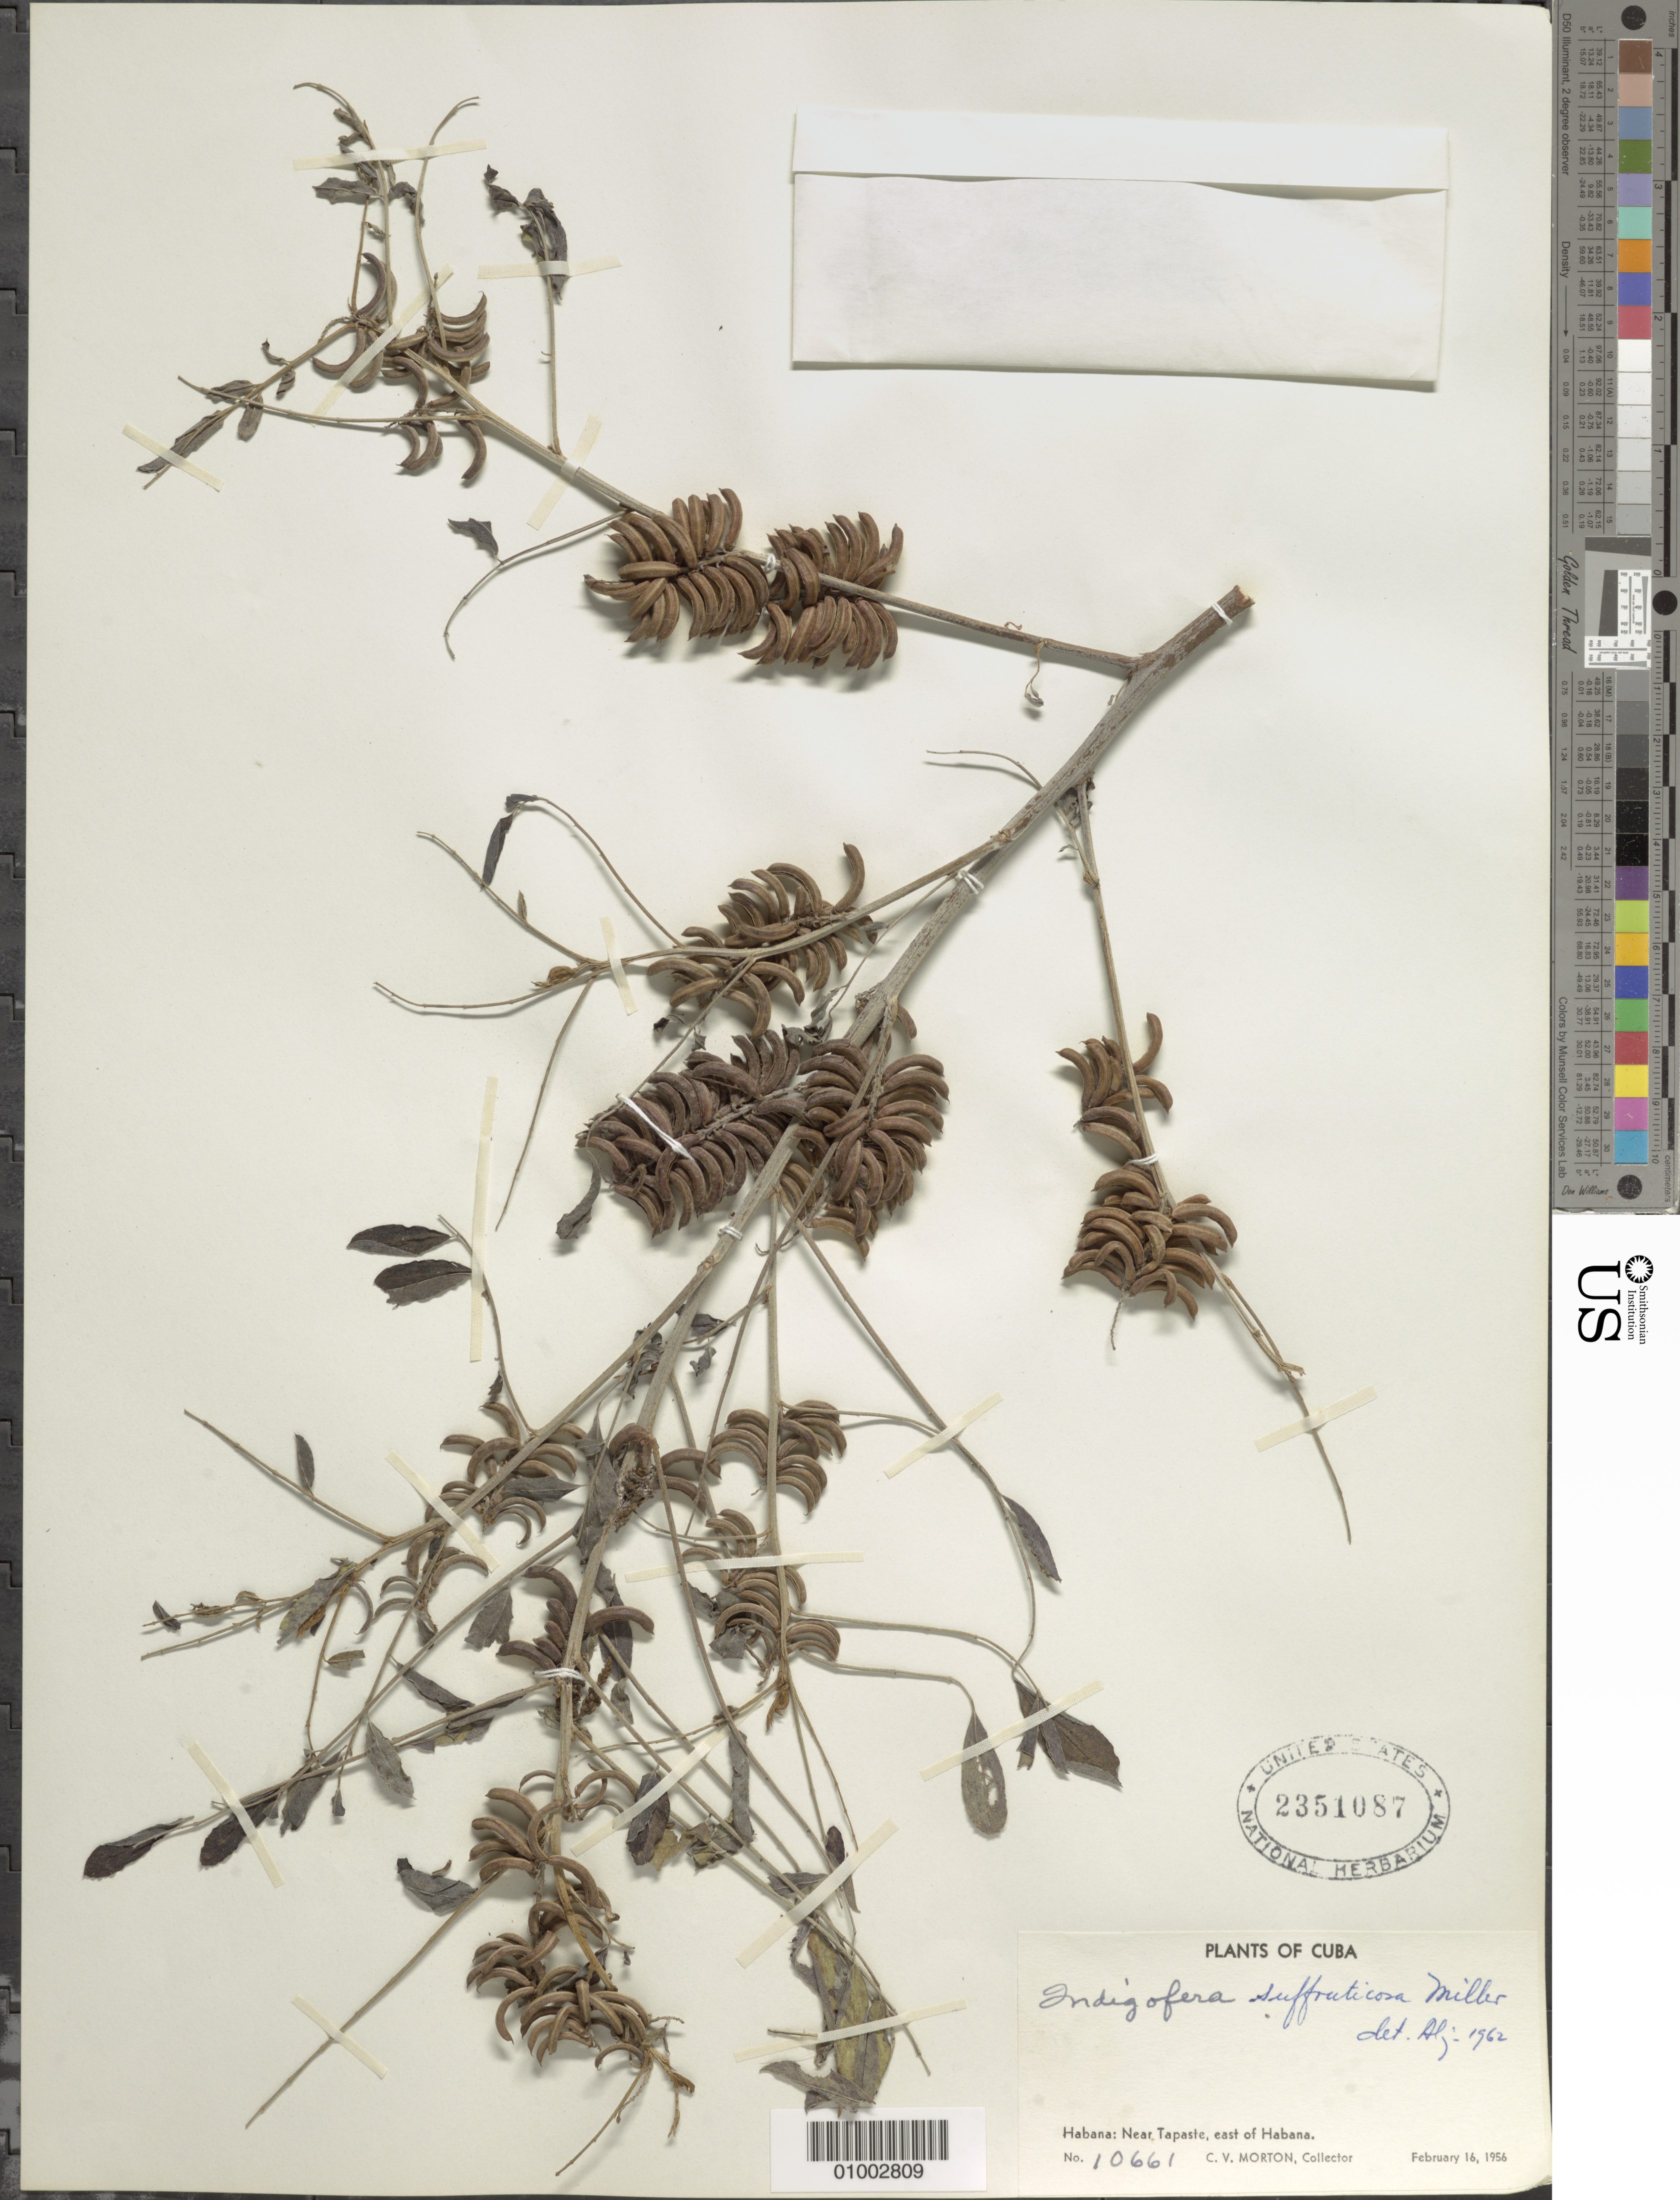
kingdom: Plantae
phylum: Tracheophyta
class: Magnoliopsida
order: Fabales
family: Fabaceae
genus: Indigofera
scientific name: Indigofera suffruticosa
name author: Mill.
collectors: C. V. Morton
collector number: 10661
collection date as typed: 16 Feb 1956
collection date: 1956-02-16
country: Cuba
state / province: La Habana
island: Cuba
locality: Near Tapaste: east of Habana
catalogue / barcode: US 2351087